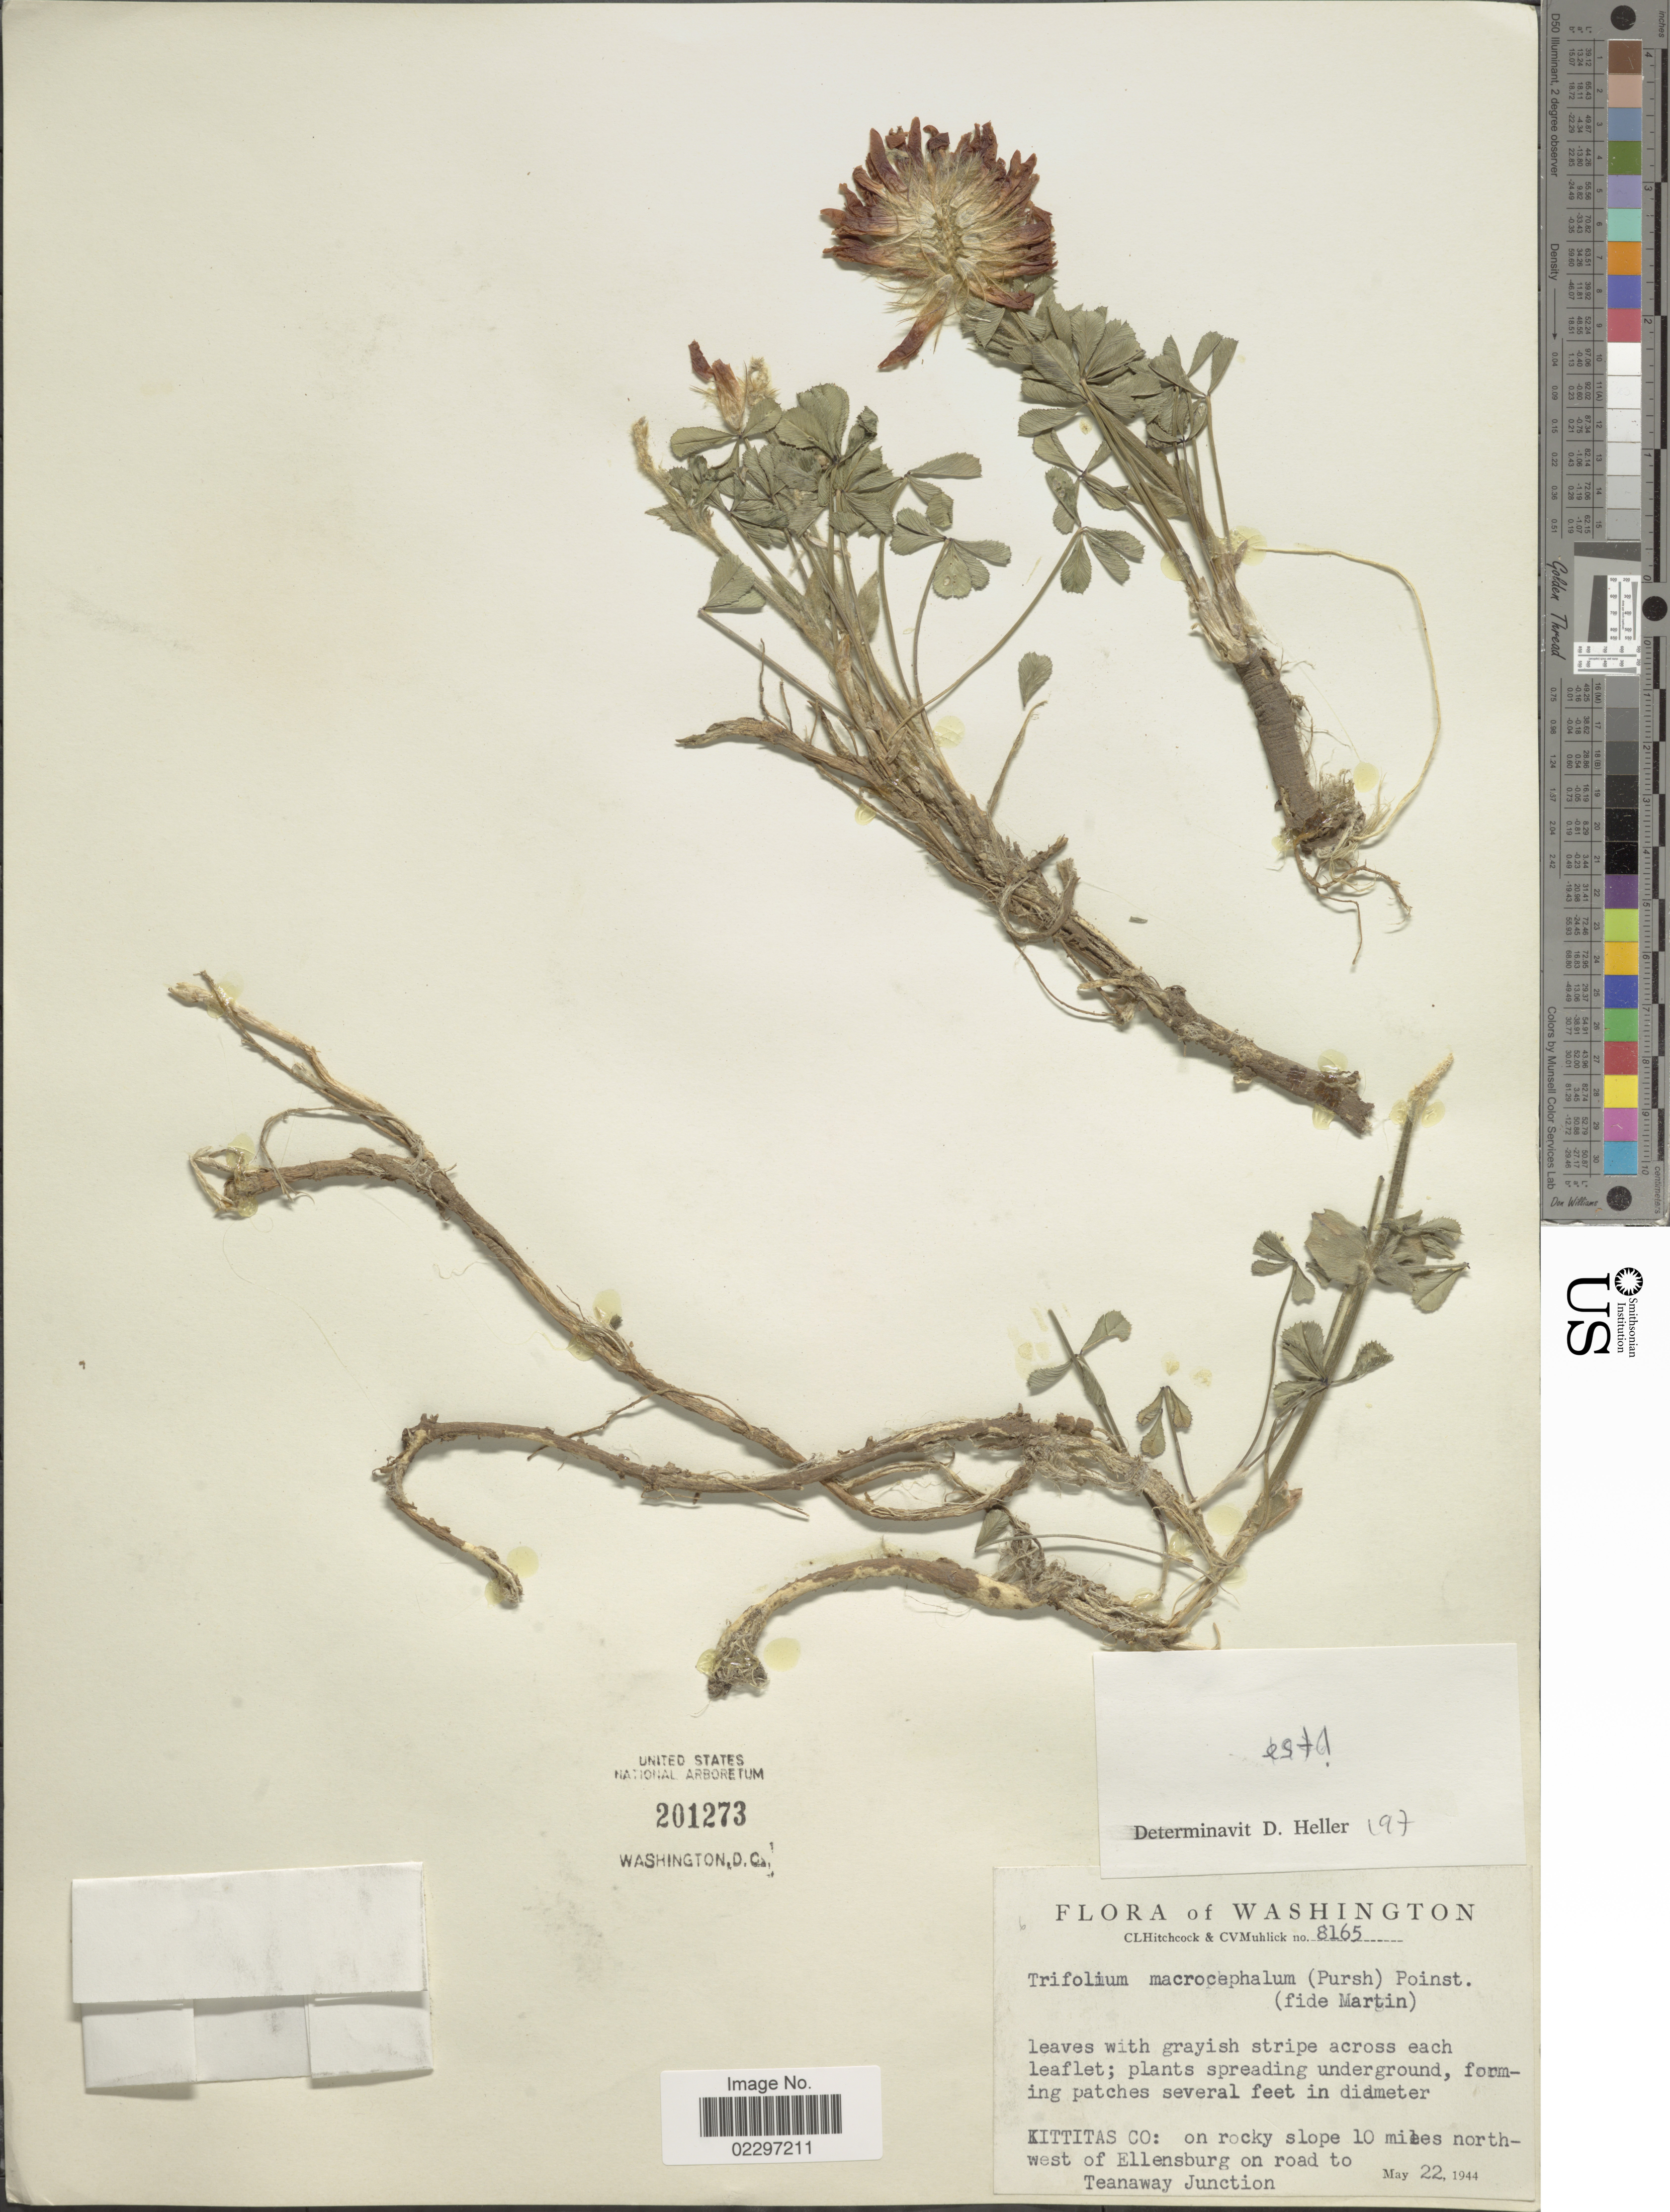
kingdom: Plantae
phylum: Tracheophyta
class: Magnoliopsida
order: Fabales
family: Fabaceae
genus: Trifolium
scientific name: Trifolium macrocephalum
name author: (Pursh) Poir.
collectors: C. L. Hitchcock & C. V. Muhlick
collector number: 8165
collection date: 1944-05-22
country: United States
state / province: Washington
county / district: Kittitas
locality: Kittitas Co.: on rocky slope 10 miles north-west of Ellensburg on road to Teanaway Junction